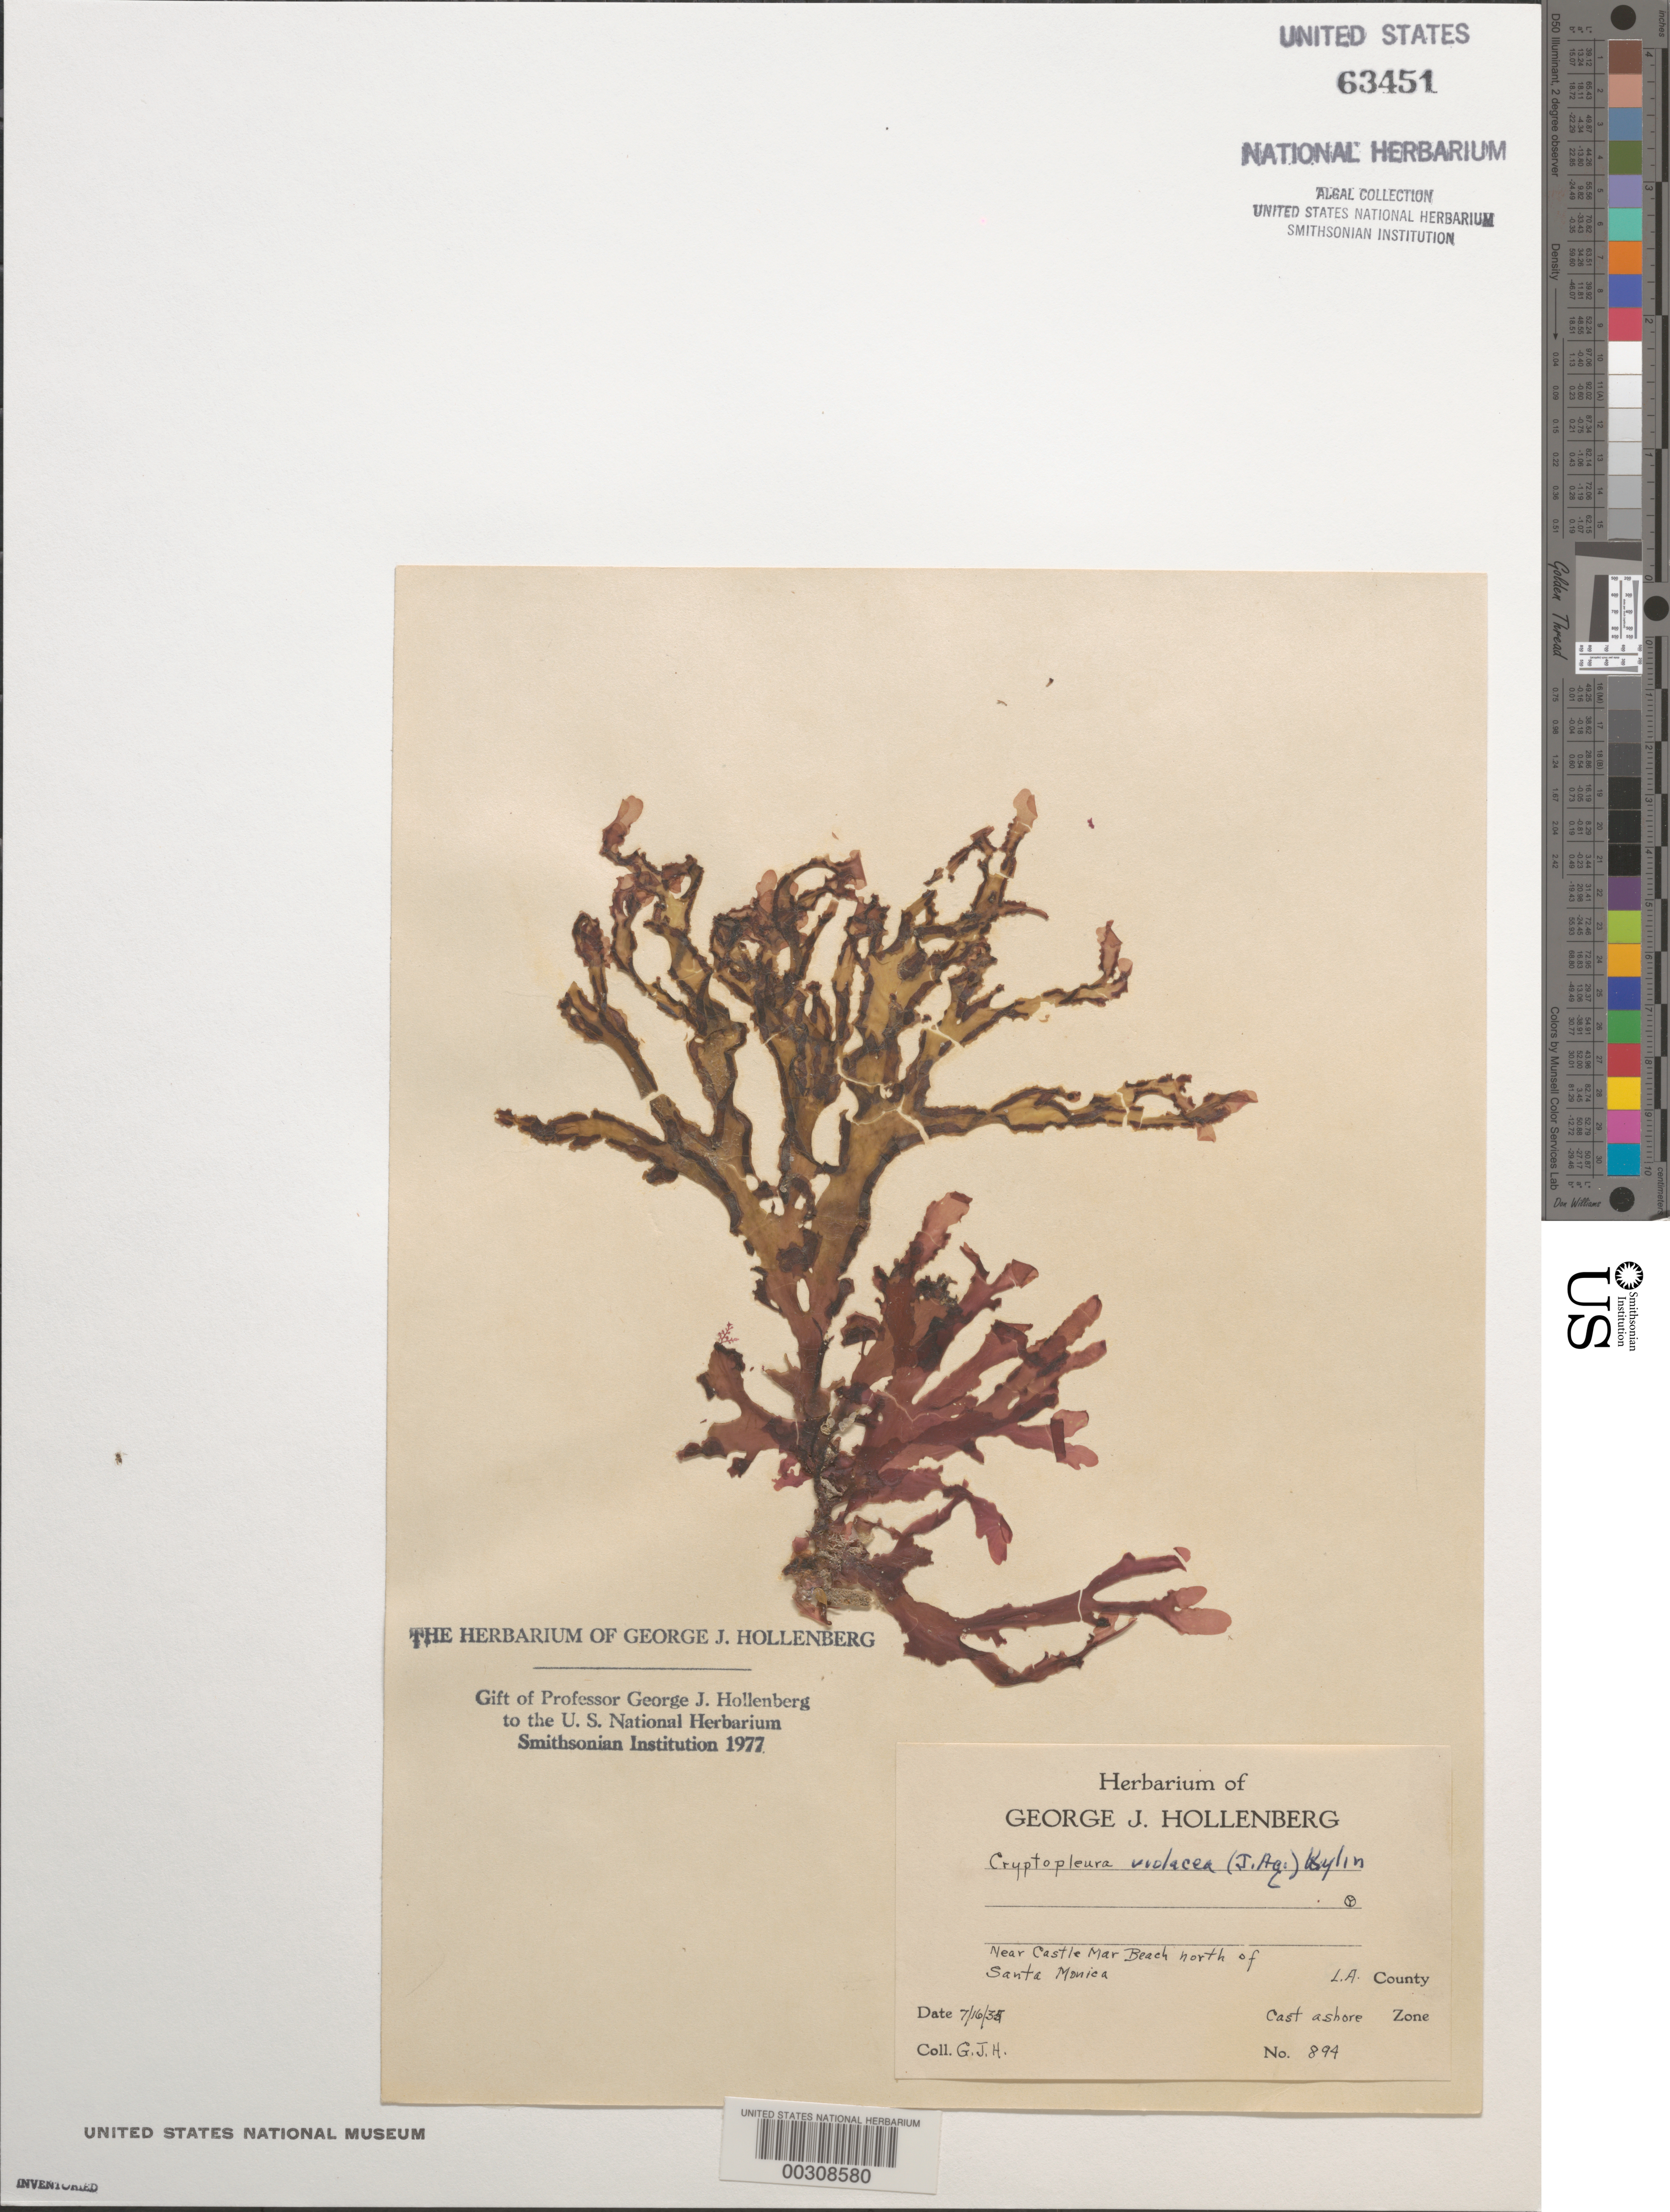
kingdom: Plantae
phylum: Rhodophyta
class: Florideophyceae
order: Ceramiales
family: Delesseriaceae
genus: Cryptopleura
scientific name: Cryptopleura violacea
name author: (J. Ag.) Kylin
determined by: Hollenberg, George J.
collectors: G. Hollenberg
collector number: GJH 894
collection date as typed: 16 Jul 1935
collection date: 1935-07-16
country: United States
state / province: California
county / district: Los Angeles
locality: Near Castle Mar Beach, north of Santa Monica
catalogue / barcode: US 63451